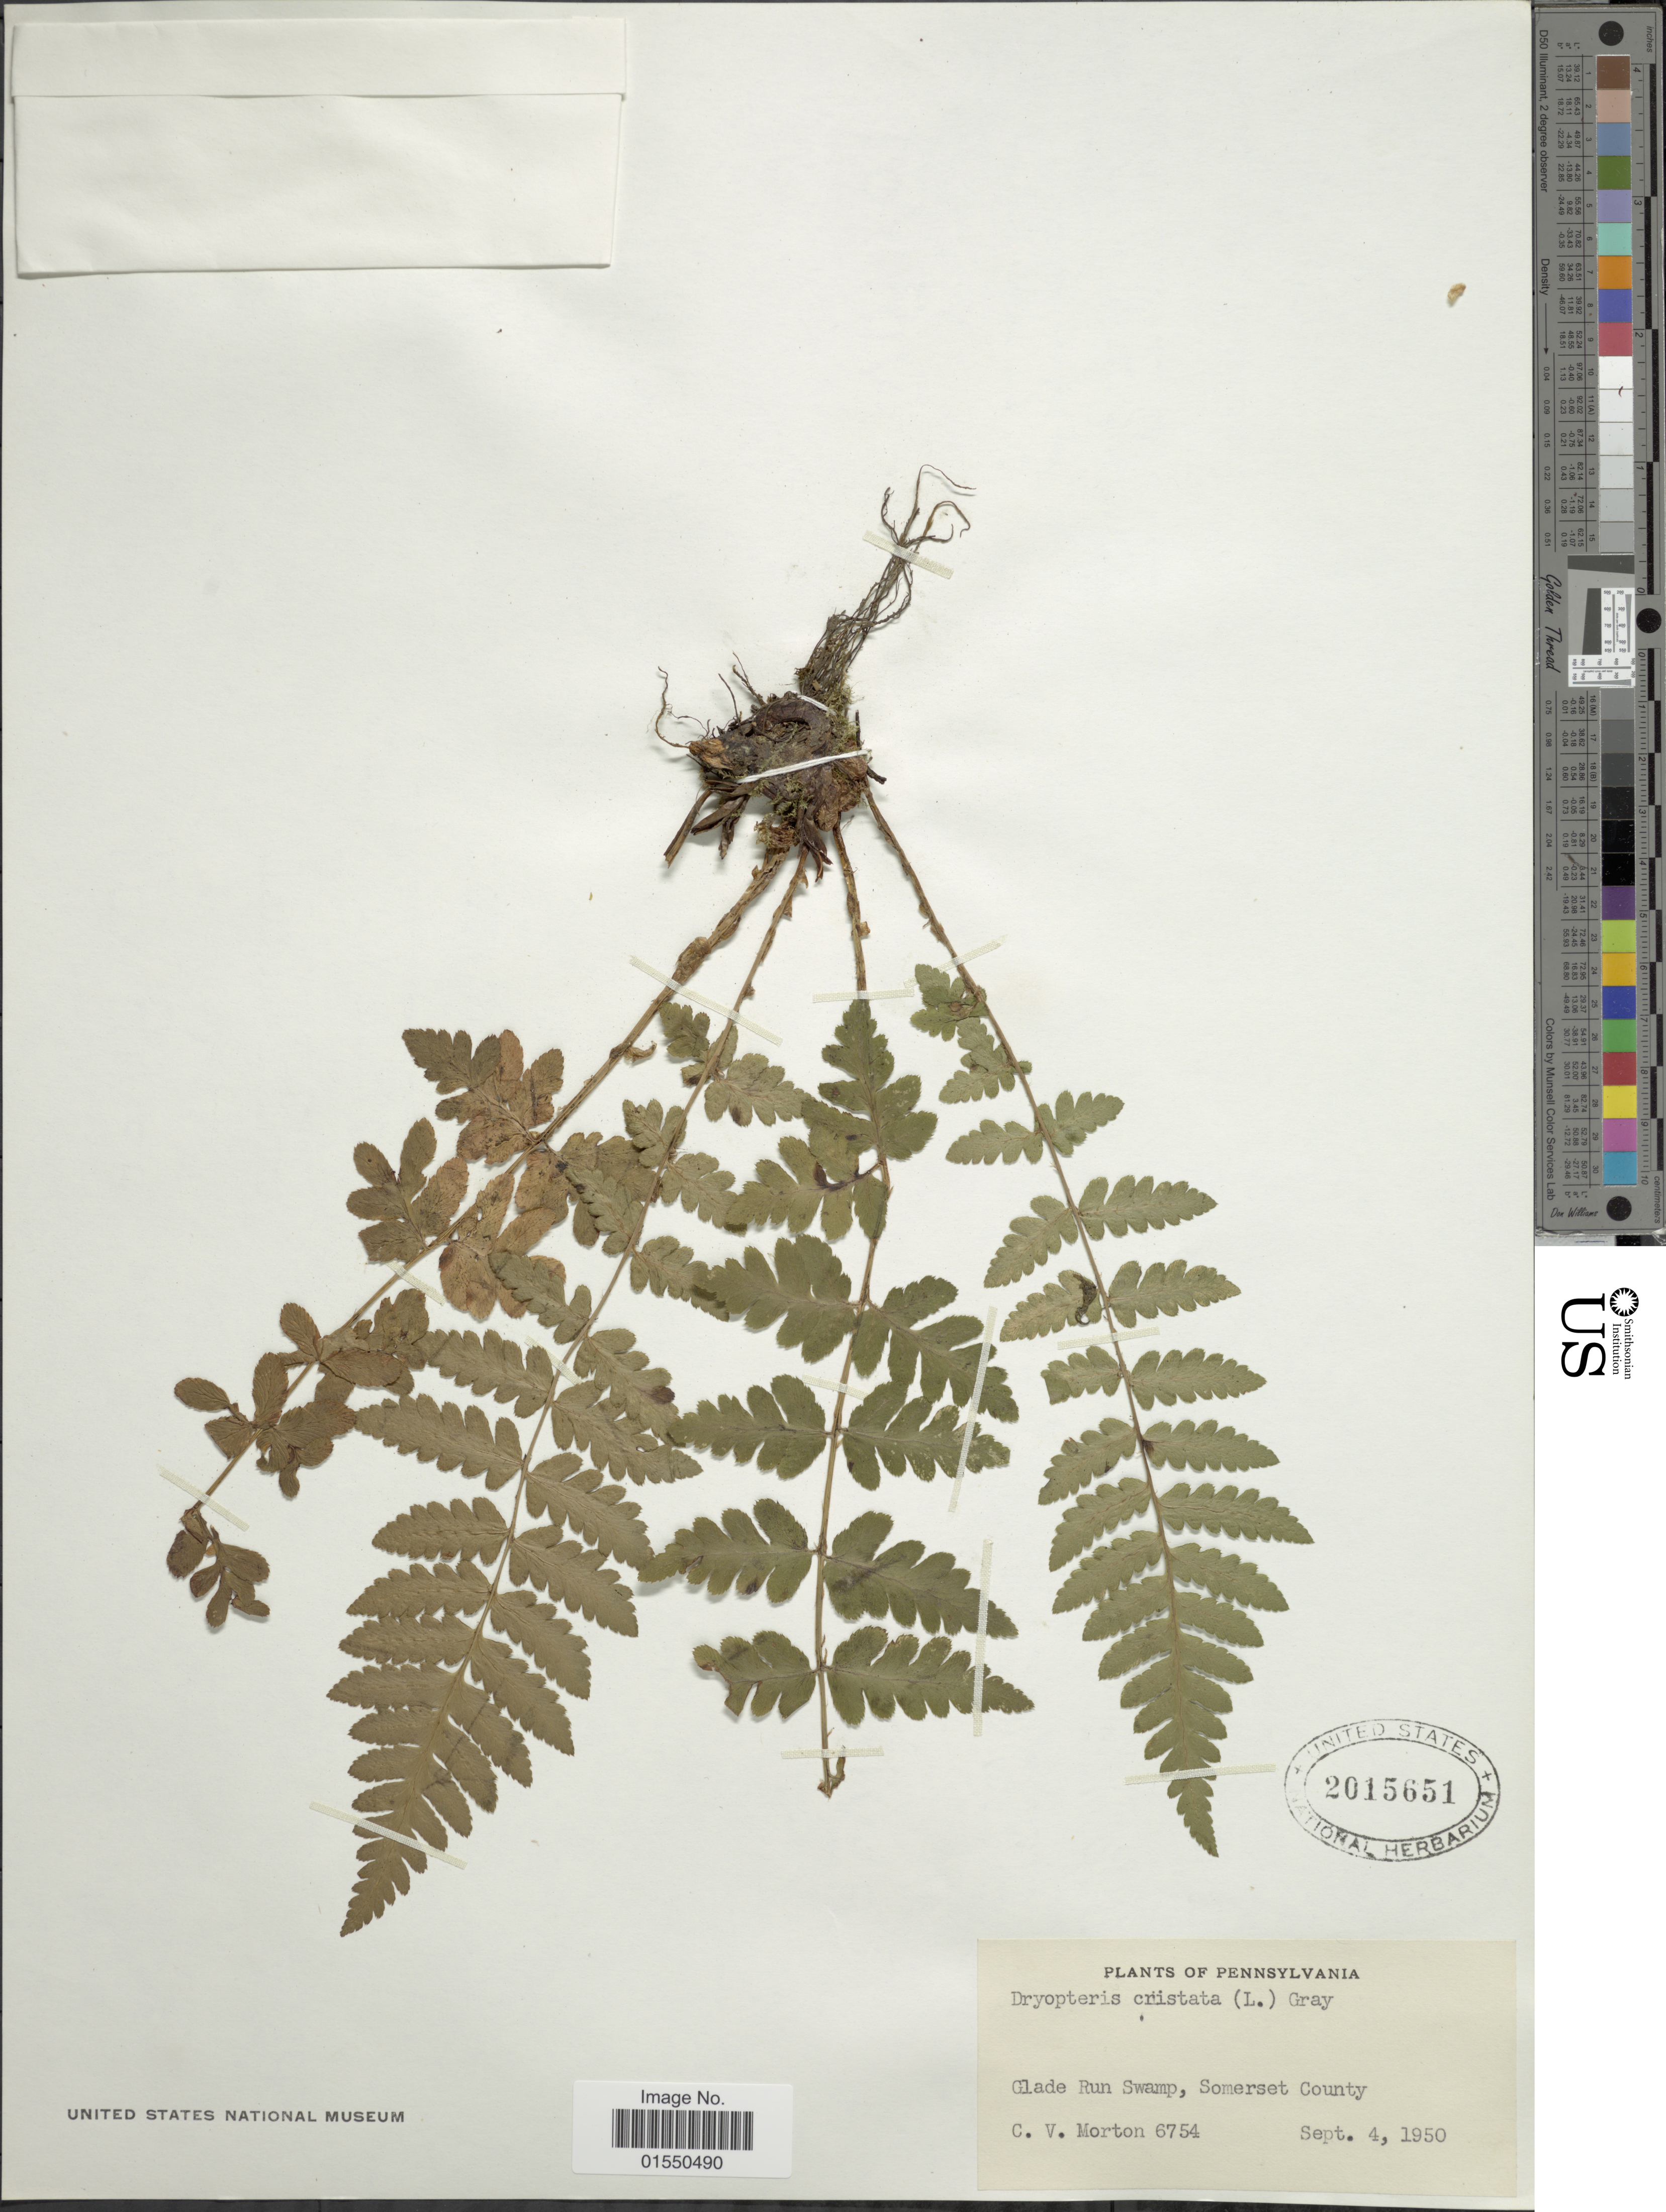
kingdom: Plantae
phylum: Tracheophyta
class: Polypodiopsida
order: Polypodiales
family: Dryopteridaceae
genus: Dryopteris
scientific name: Dryopteris cristata var. spinulosa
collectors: C. V. Morton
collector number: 6754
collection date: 1950-09-04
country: United States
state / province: Pennsylvania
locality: Glade Run Swamp, Somerset County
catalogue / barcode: US 2015651